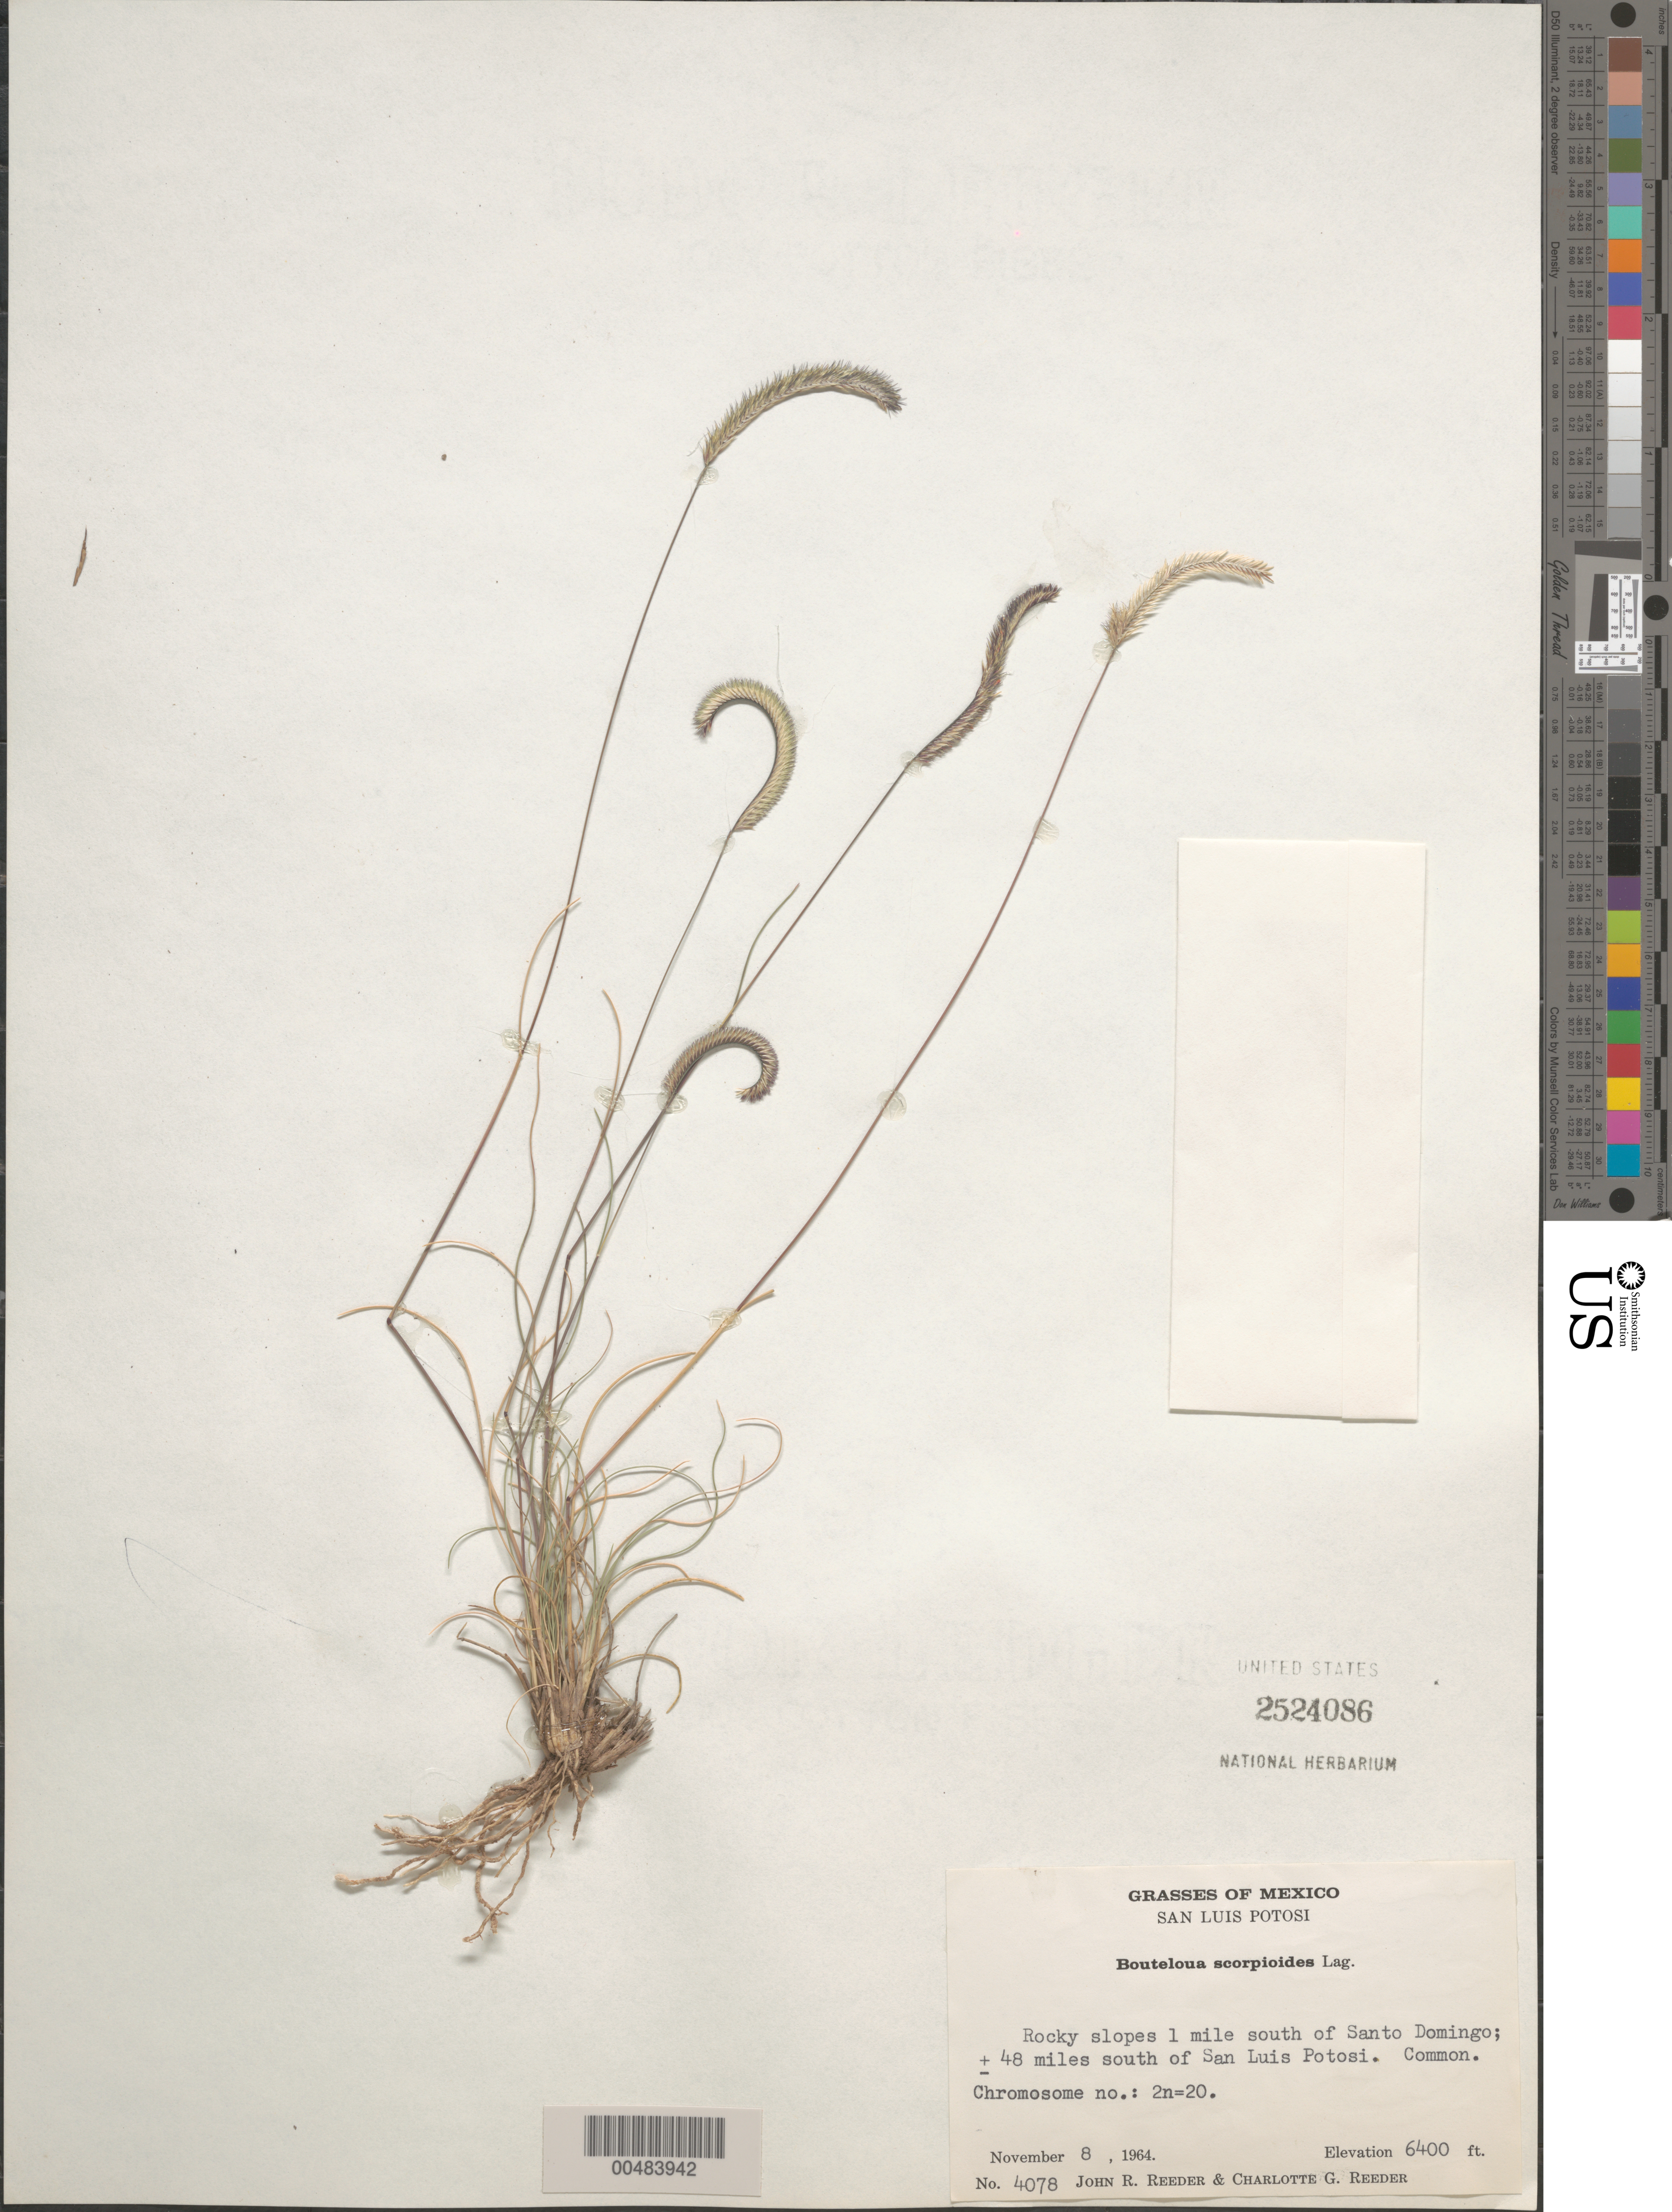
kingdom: Plantae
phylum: Tracheophyta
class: Liliopsida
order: Poales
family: Poaceae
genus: Bouteloua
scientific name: Bouteloua scorpioides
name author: Lag.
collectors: J. R. Reeder & C. G. Reeder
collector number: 4078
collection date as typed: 8 Nov 1964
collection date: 1964-11-08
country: Mexico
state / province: San Luis Potosi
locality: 1 mi S of Santo Domingo, 48 mi S of San Luis Potosi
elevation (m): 1951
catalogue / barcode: US 2524086